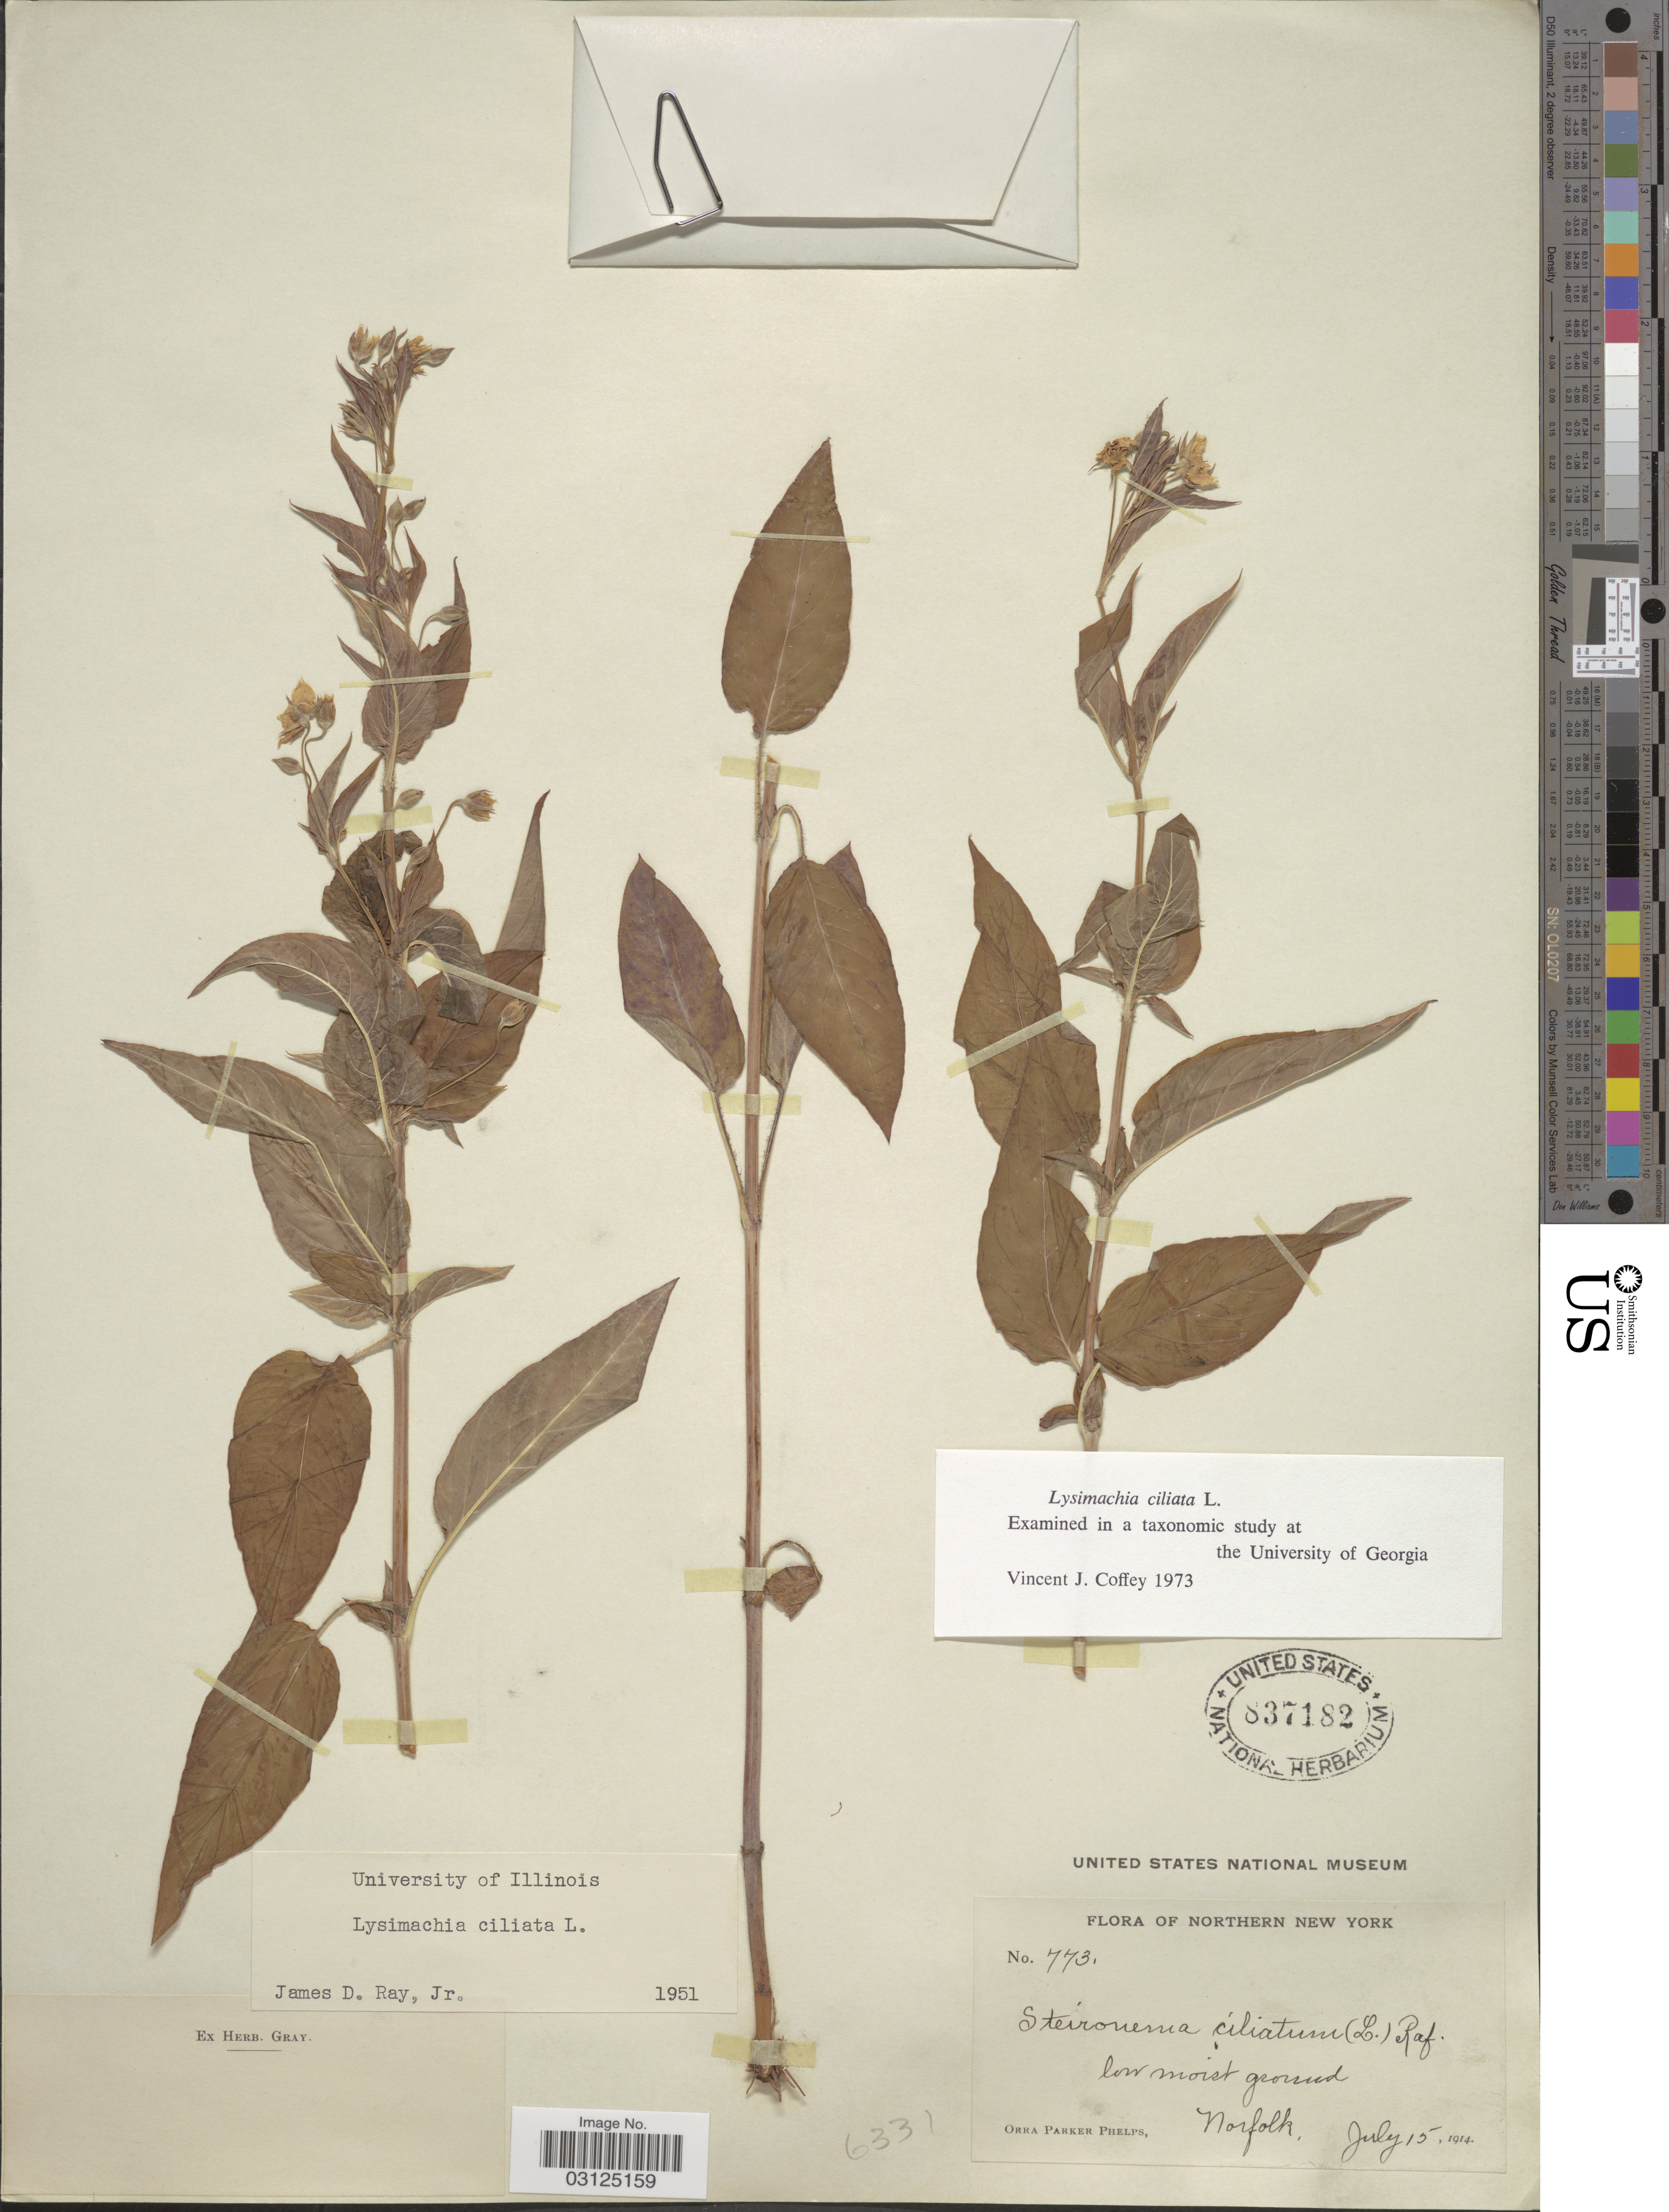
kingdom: Plantae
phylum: Tracheophyta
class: Magnoliopsida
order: Ericales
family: Primulaceae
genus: Lysimachia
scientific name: Lysimachia ciliata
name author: L.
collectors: O. P. Phelps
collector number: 773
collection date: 1914-07-15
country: United States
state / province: New York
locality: Northern New York. Low moist ground Norfolk.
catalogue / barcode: US 837182